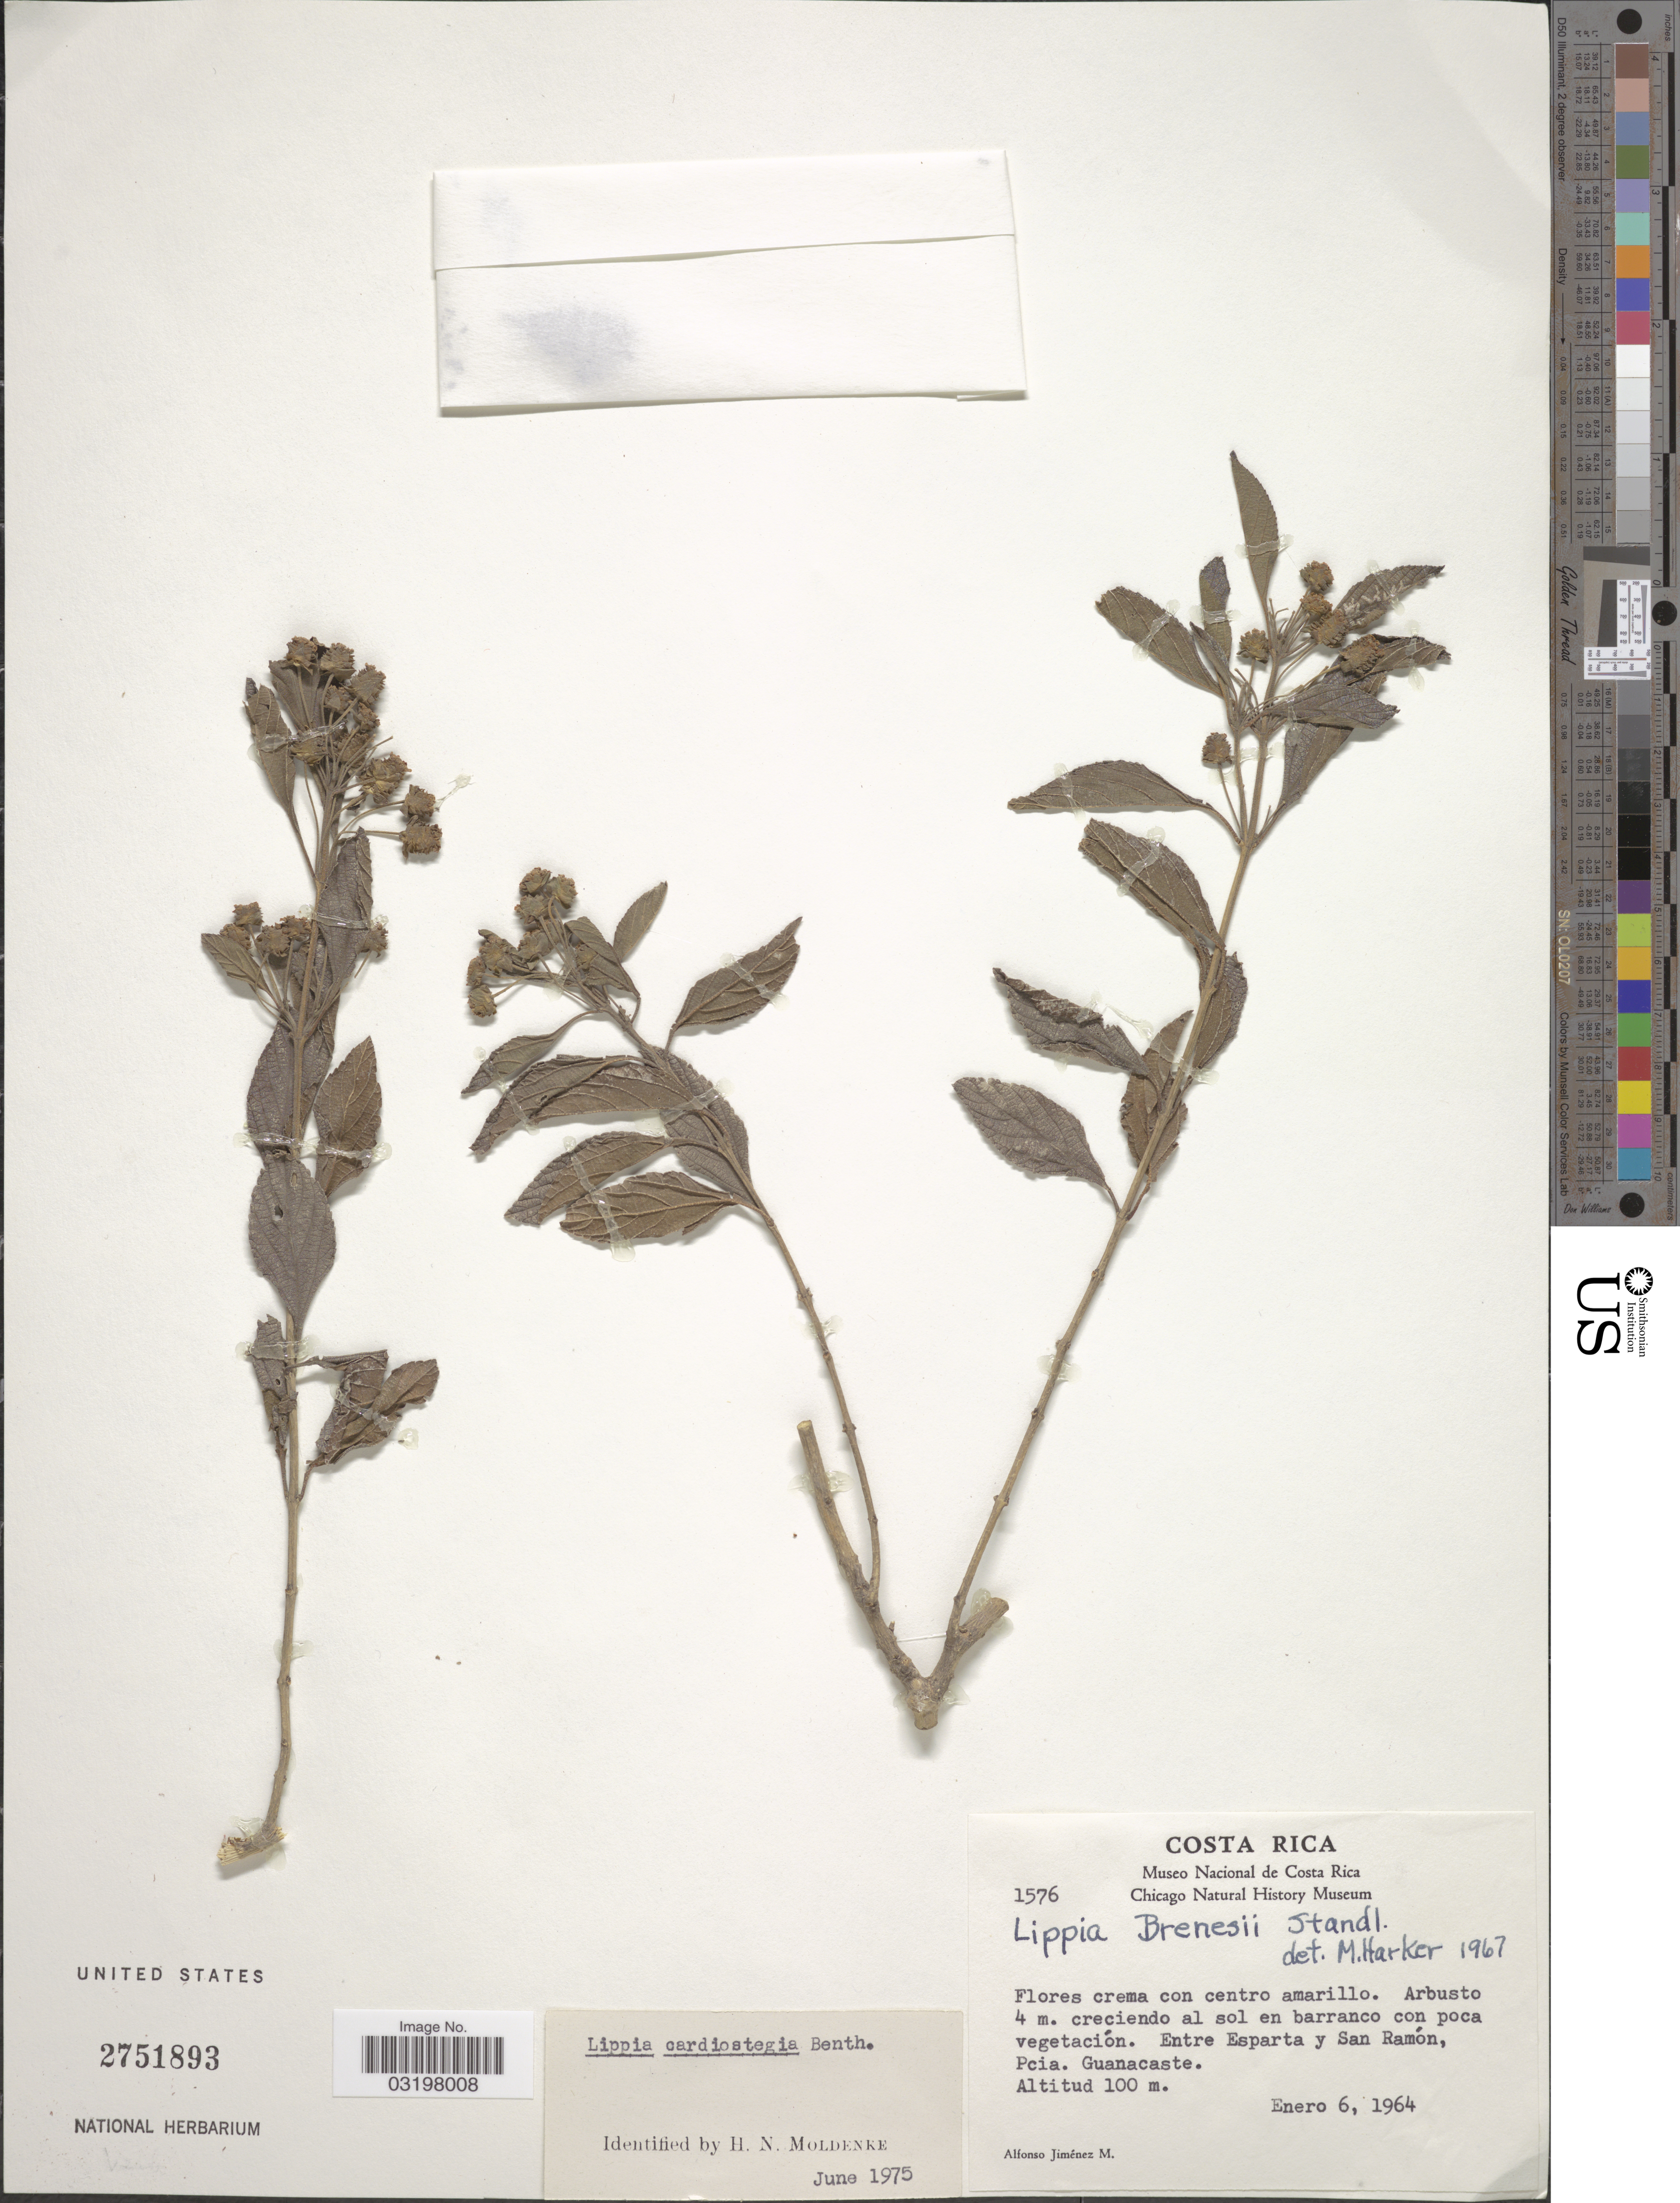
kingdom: Plantae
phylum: Tracheophyta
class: Magnoliopsida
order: Lamiales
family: Verbenaceae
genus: Lippia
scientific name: Lippia cardiostegia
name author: Benth.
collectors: A. Jimenez M.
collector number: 1576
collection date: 1964-01-06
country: Costa Rica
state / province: Guanacaste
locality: Entre Esparta y San Ramón, Pcia. Guanacaste.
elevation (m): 100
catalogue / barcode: US 2751893